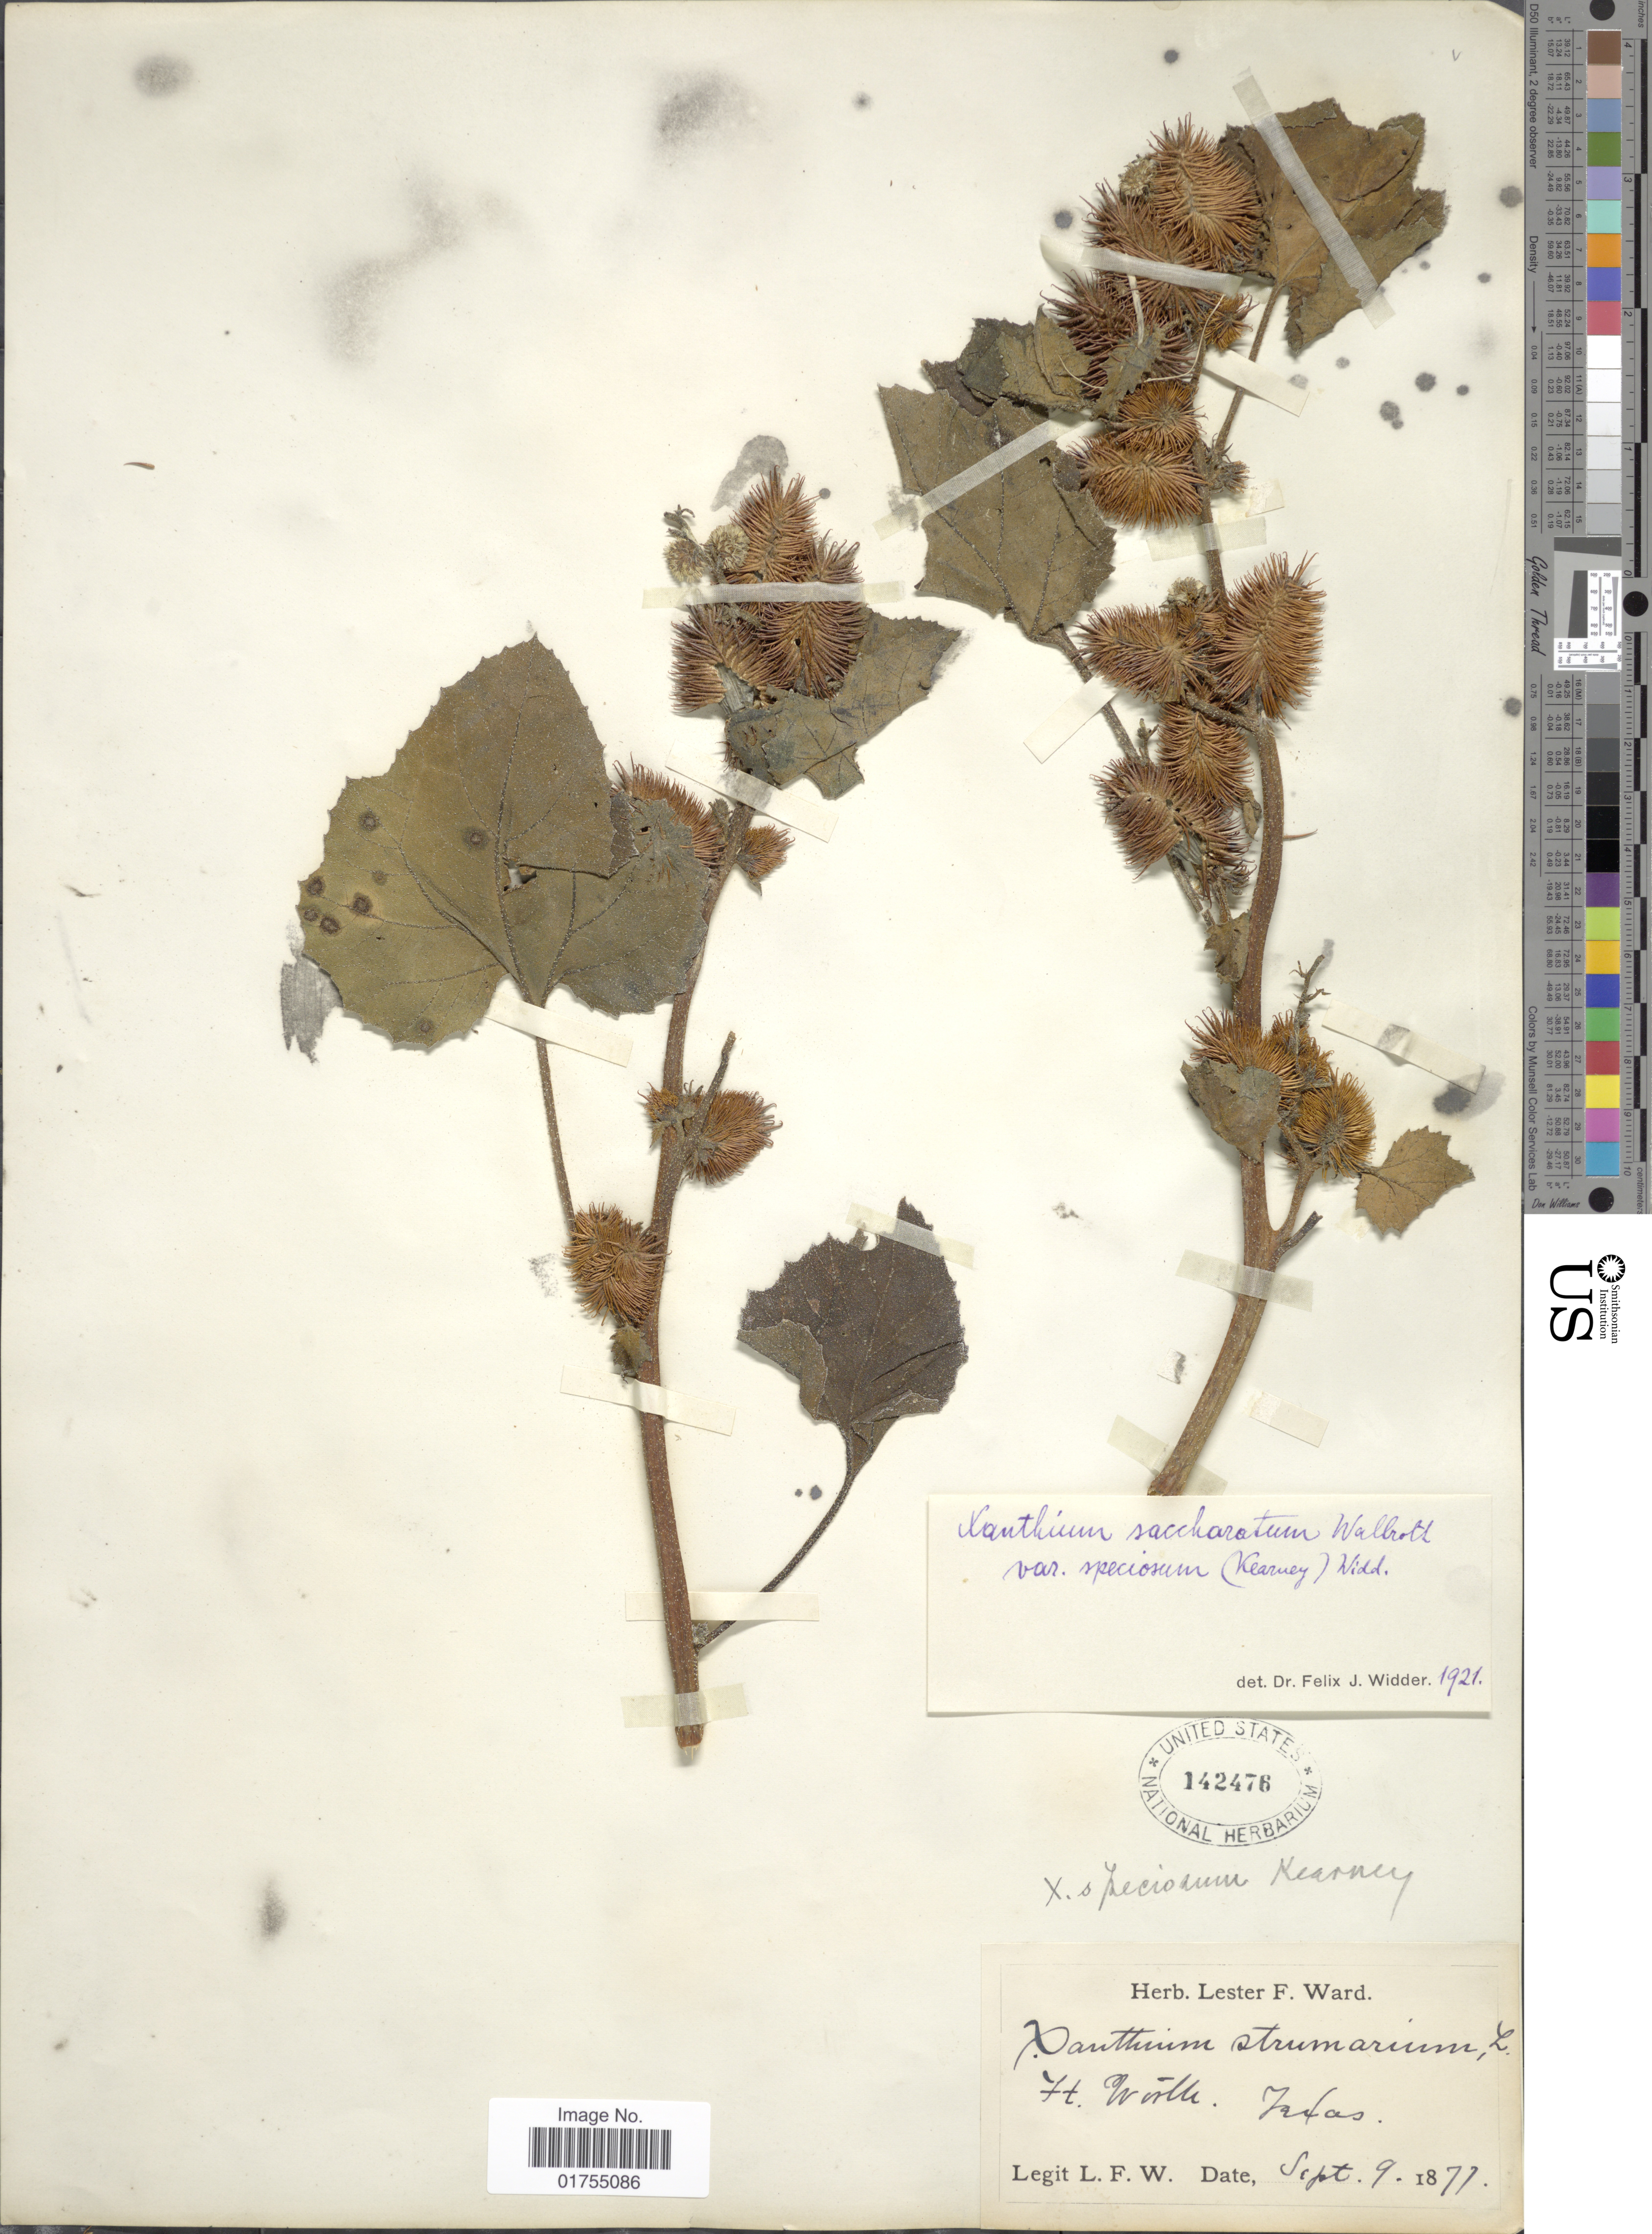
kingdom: Plantae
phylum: Tracheophyta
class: Magnoliopsida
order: Asterales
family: Asteraceae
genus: Xanthium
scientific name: Xanthium speciosum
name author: Kearney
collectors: L. F. Ward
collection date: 1877-07-09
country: United States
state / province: Texas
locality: Ft. Worth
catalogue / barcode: US 142476